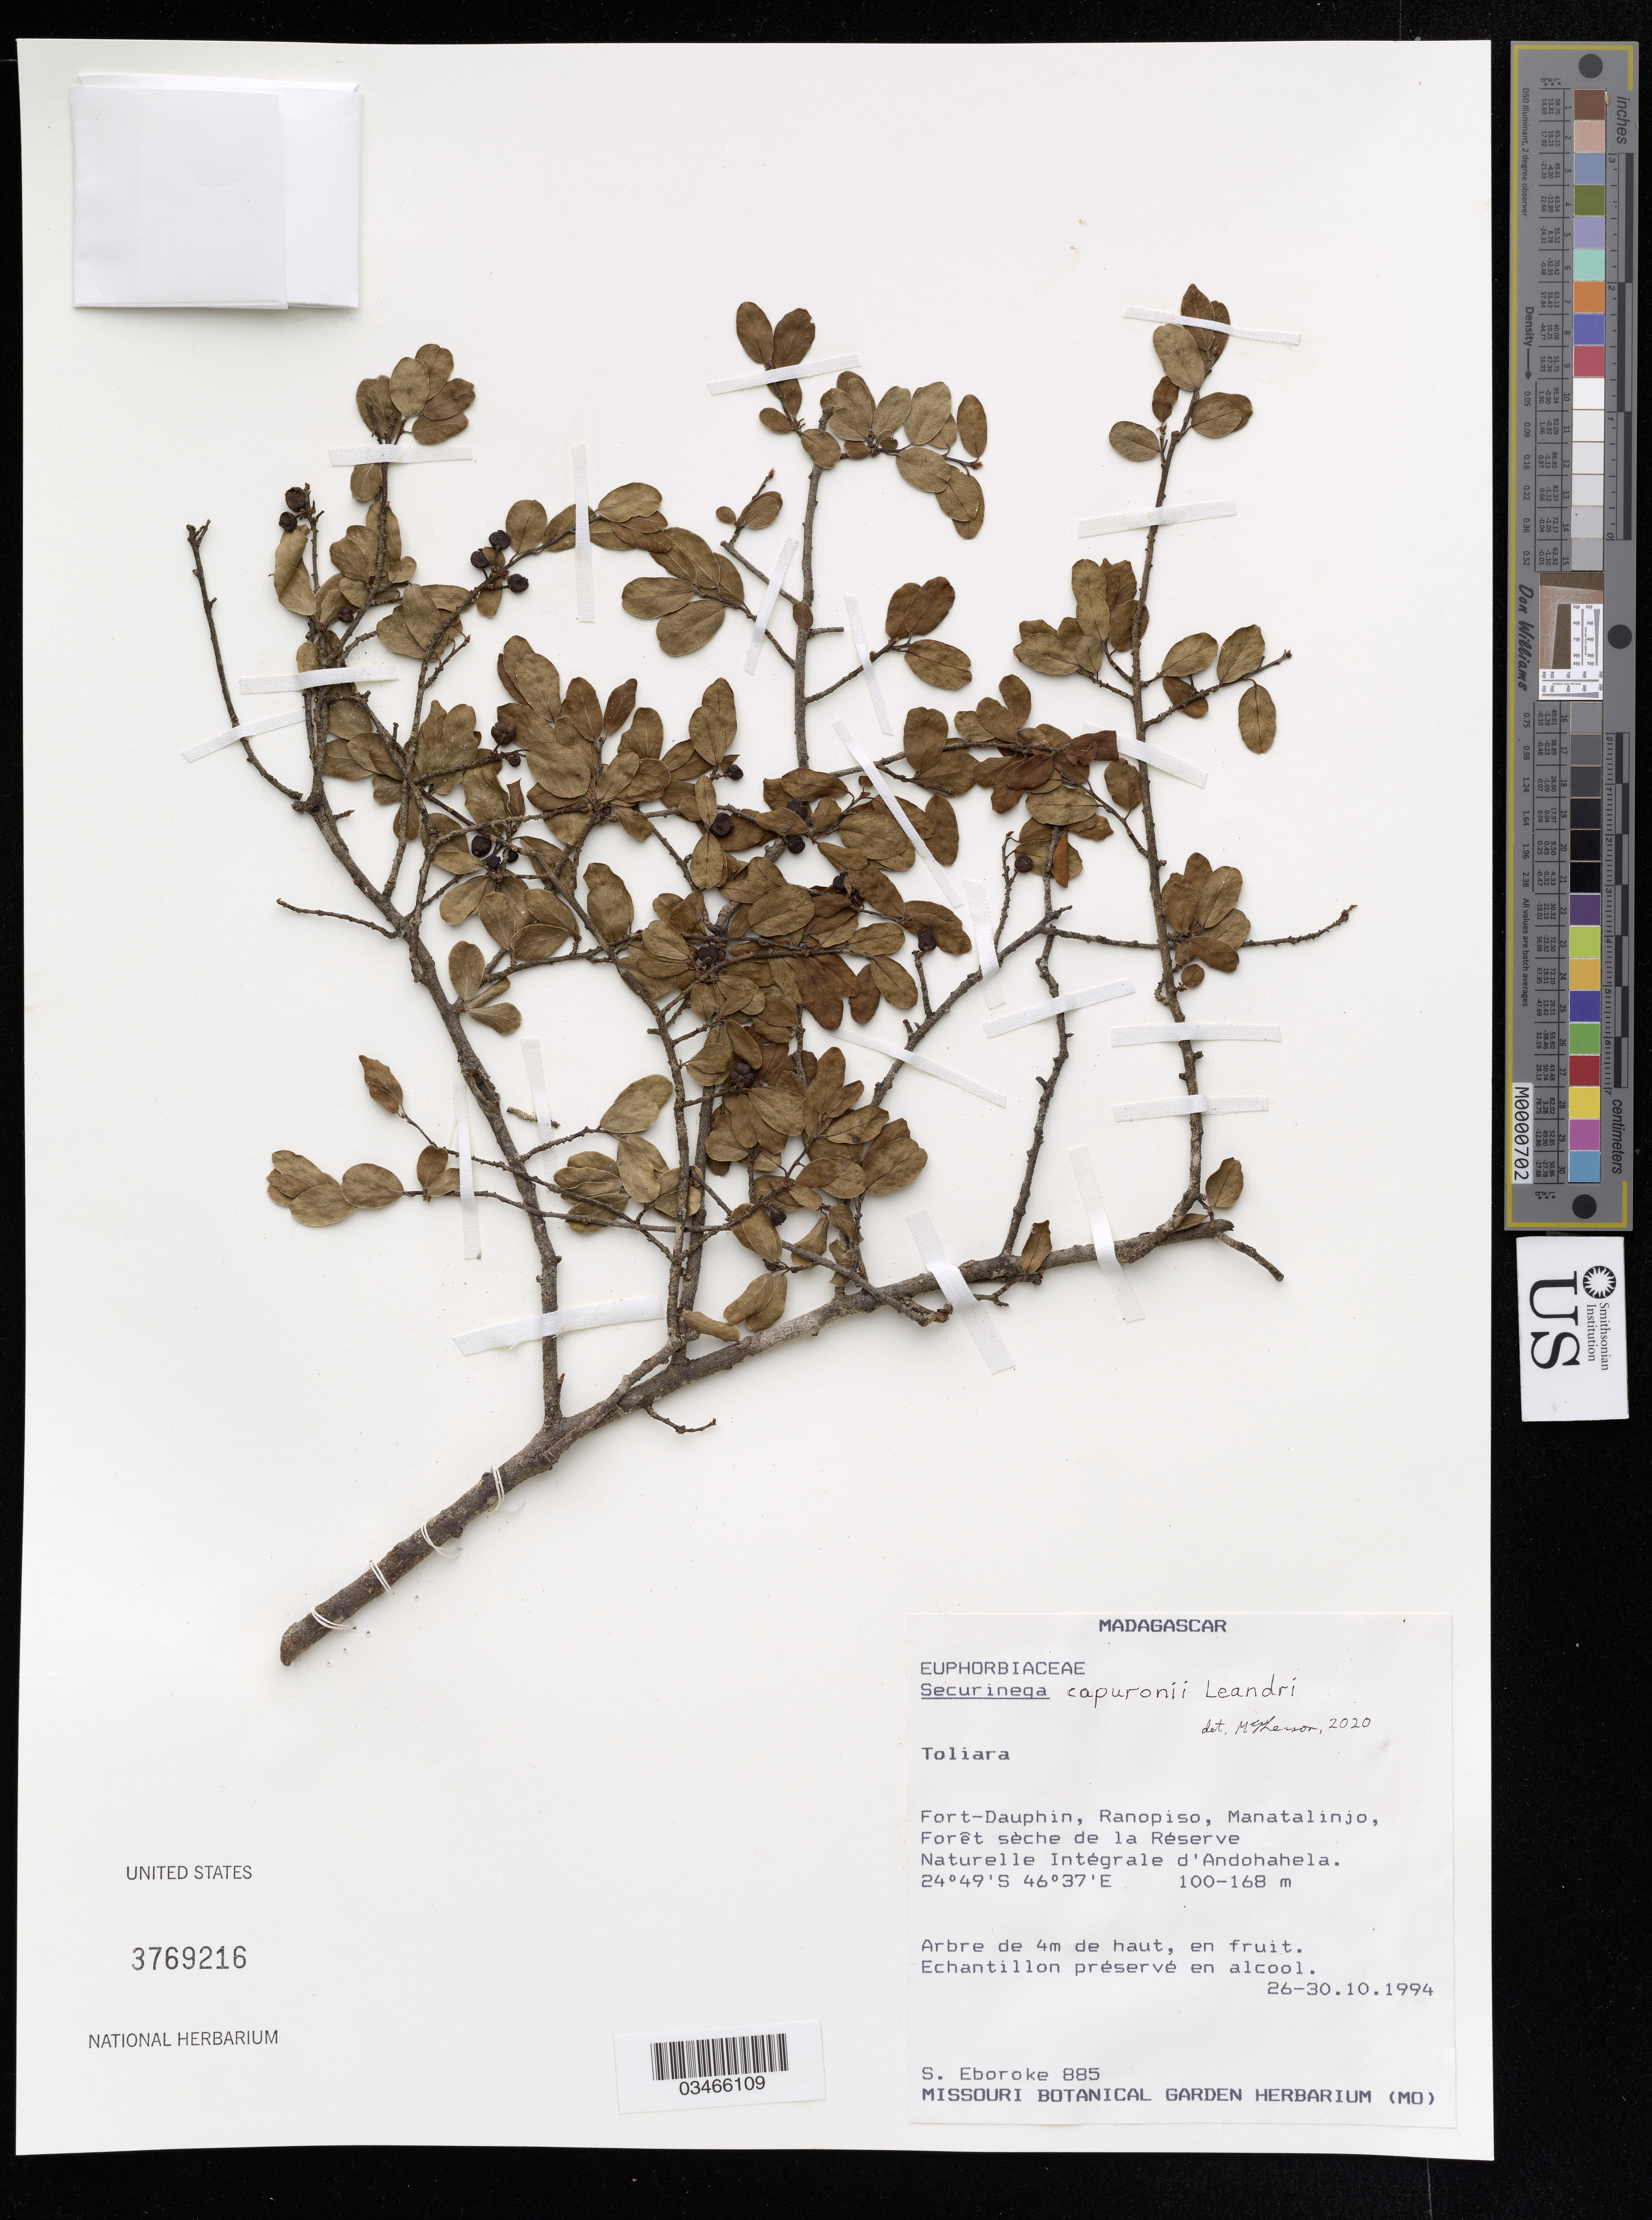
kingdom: Plantae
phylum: Tracheophyta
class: Magnoliopsida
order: Malpighiales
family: Phyllanthaceae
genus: Securinega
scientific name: Securinega capuronii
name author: Leandri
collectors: S. Eboroke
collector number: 885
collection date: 1994-10-26/1994-10-30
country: Madagascar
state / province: Toliara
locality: Fort-Dauphin, Ranopiso, Manatalinjo, Forêt sèche de la Réserve.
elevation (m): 100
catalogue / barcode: US 3769216